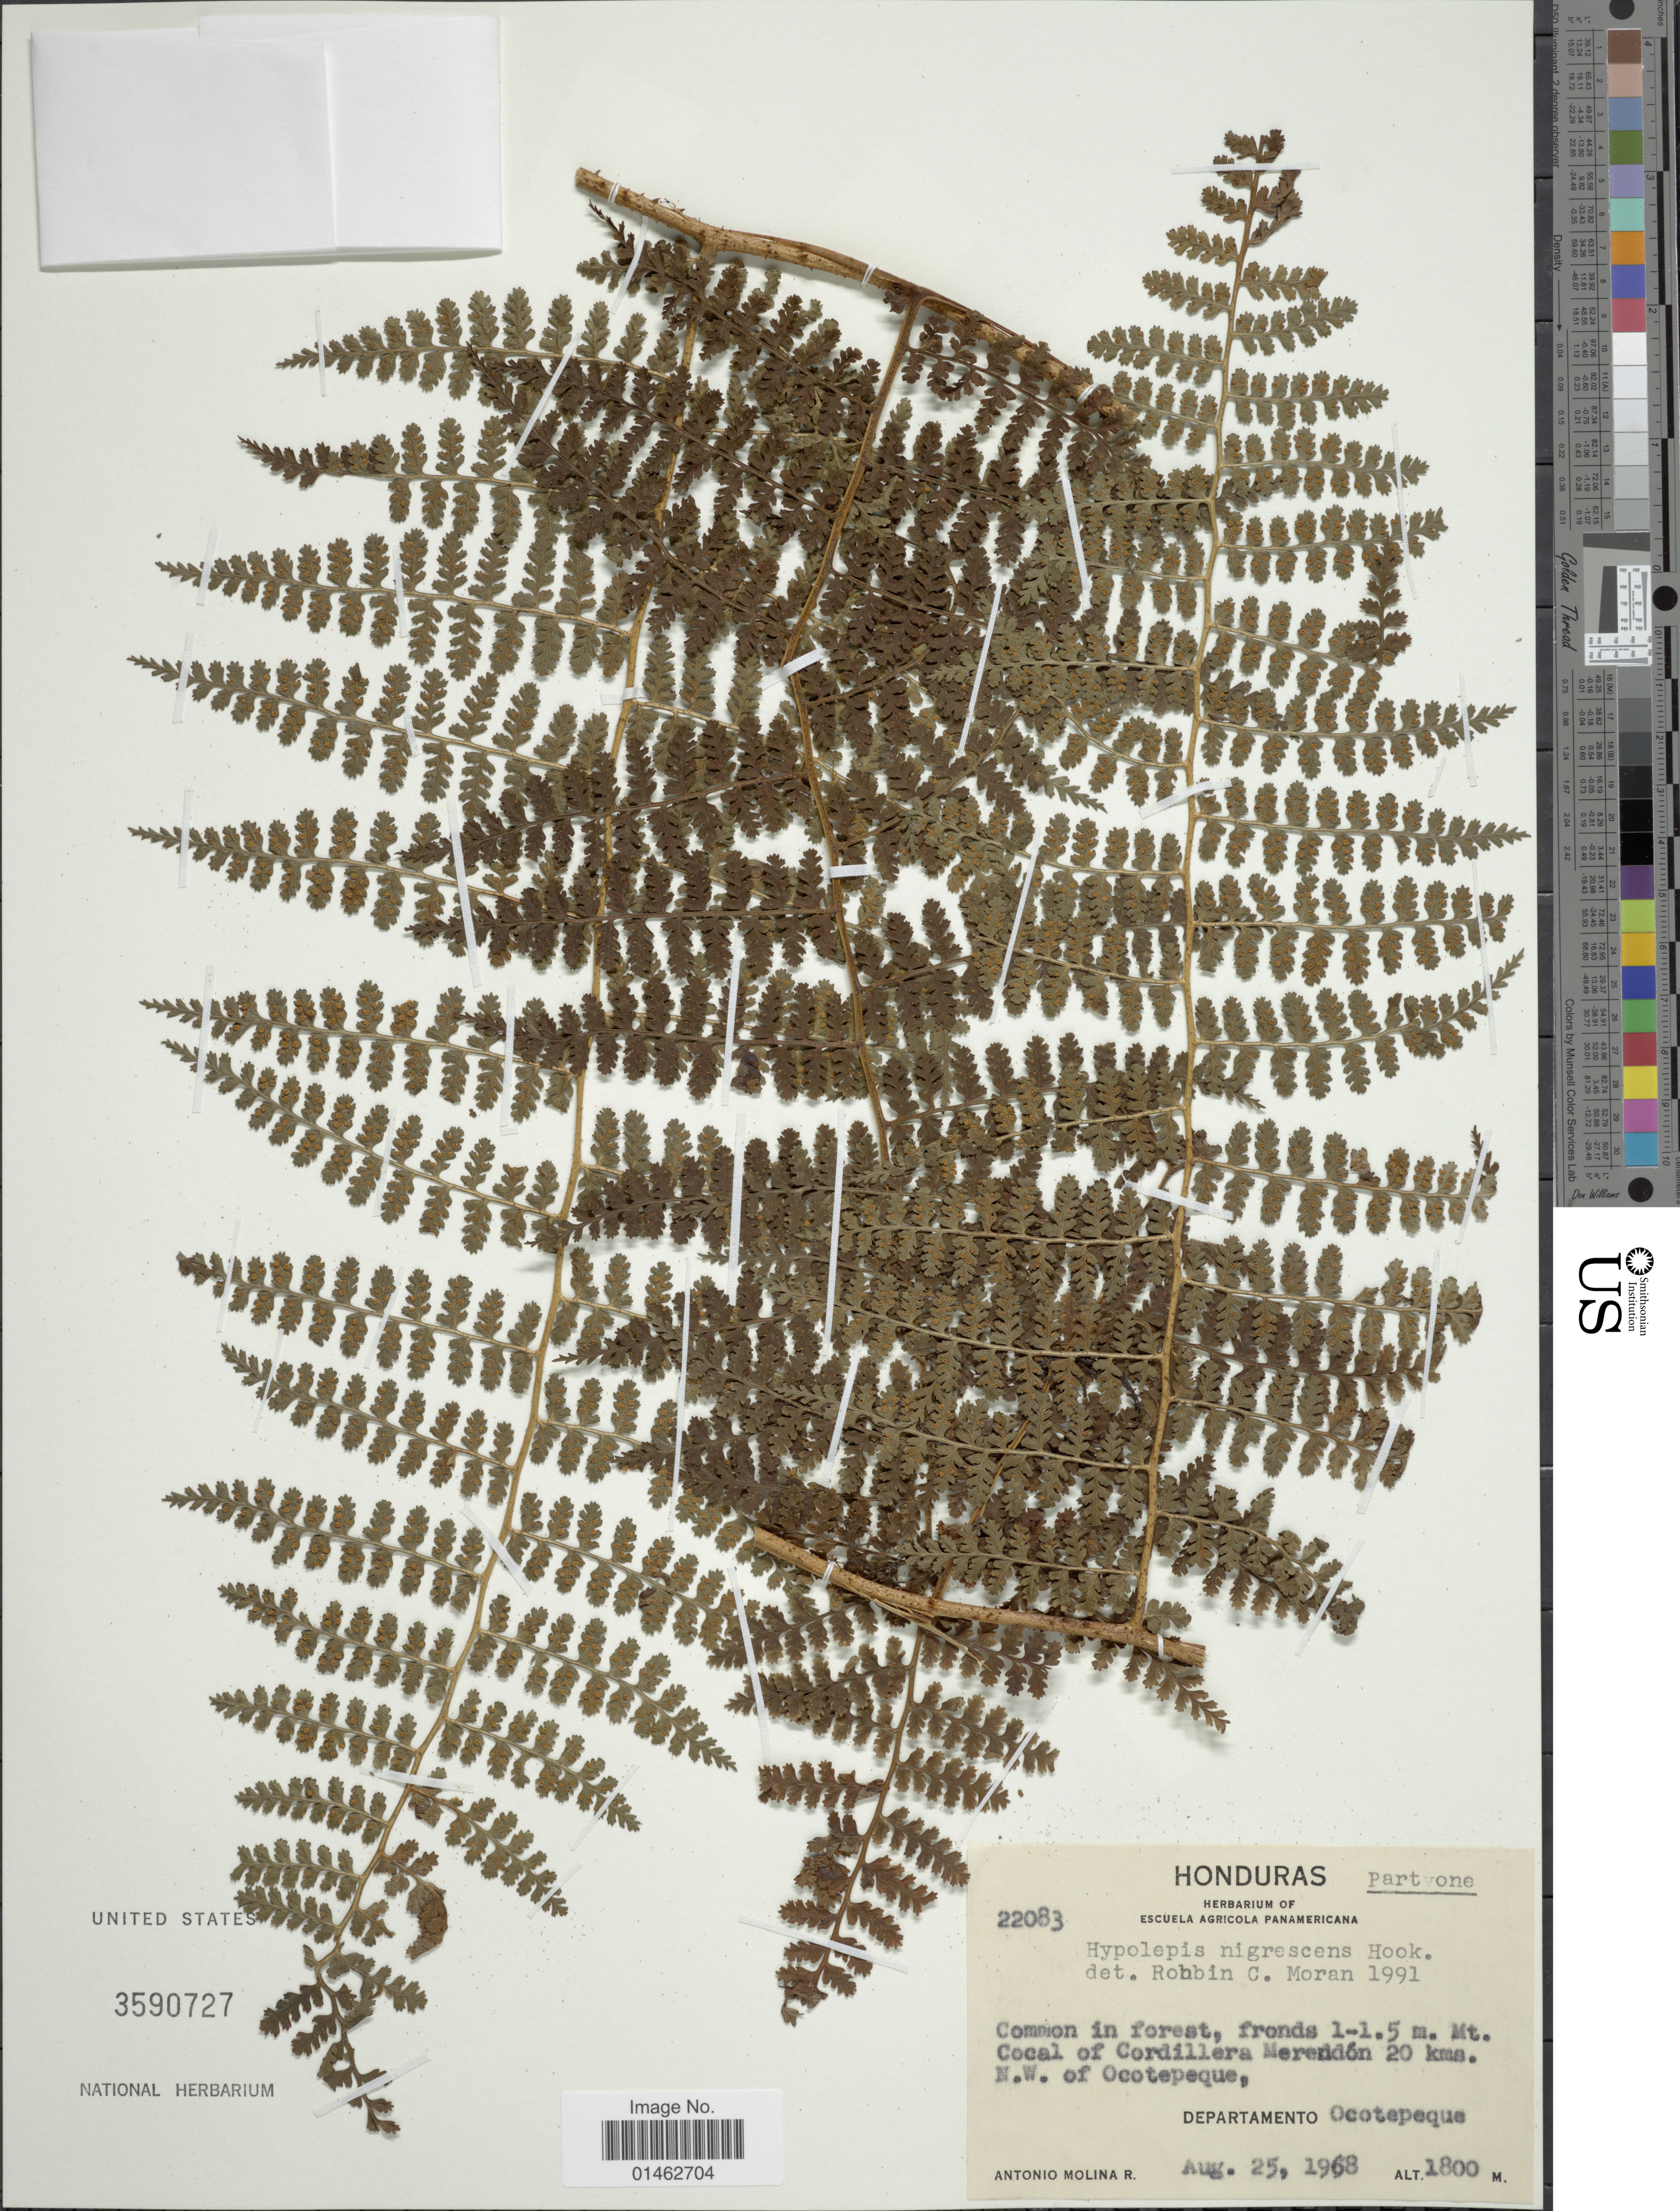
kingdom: Plantae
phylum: Tracheophyta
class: Polypodiopsida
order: Polypodiales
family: Dennstaedtiaceae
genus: Hypolepis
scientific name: Hypolepis nigrescens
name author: Hook.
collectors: A. Molina R.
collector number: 22083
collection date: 1968-08-25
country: Honduras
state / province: Ocotepeque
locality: Fronds 1-1.5 m Mt Cocal of Cordillera Merendón 20 kms. N.W. of Ocotepeque, Departamento Ocotepeque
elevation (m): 1800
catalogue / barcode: US 3590727